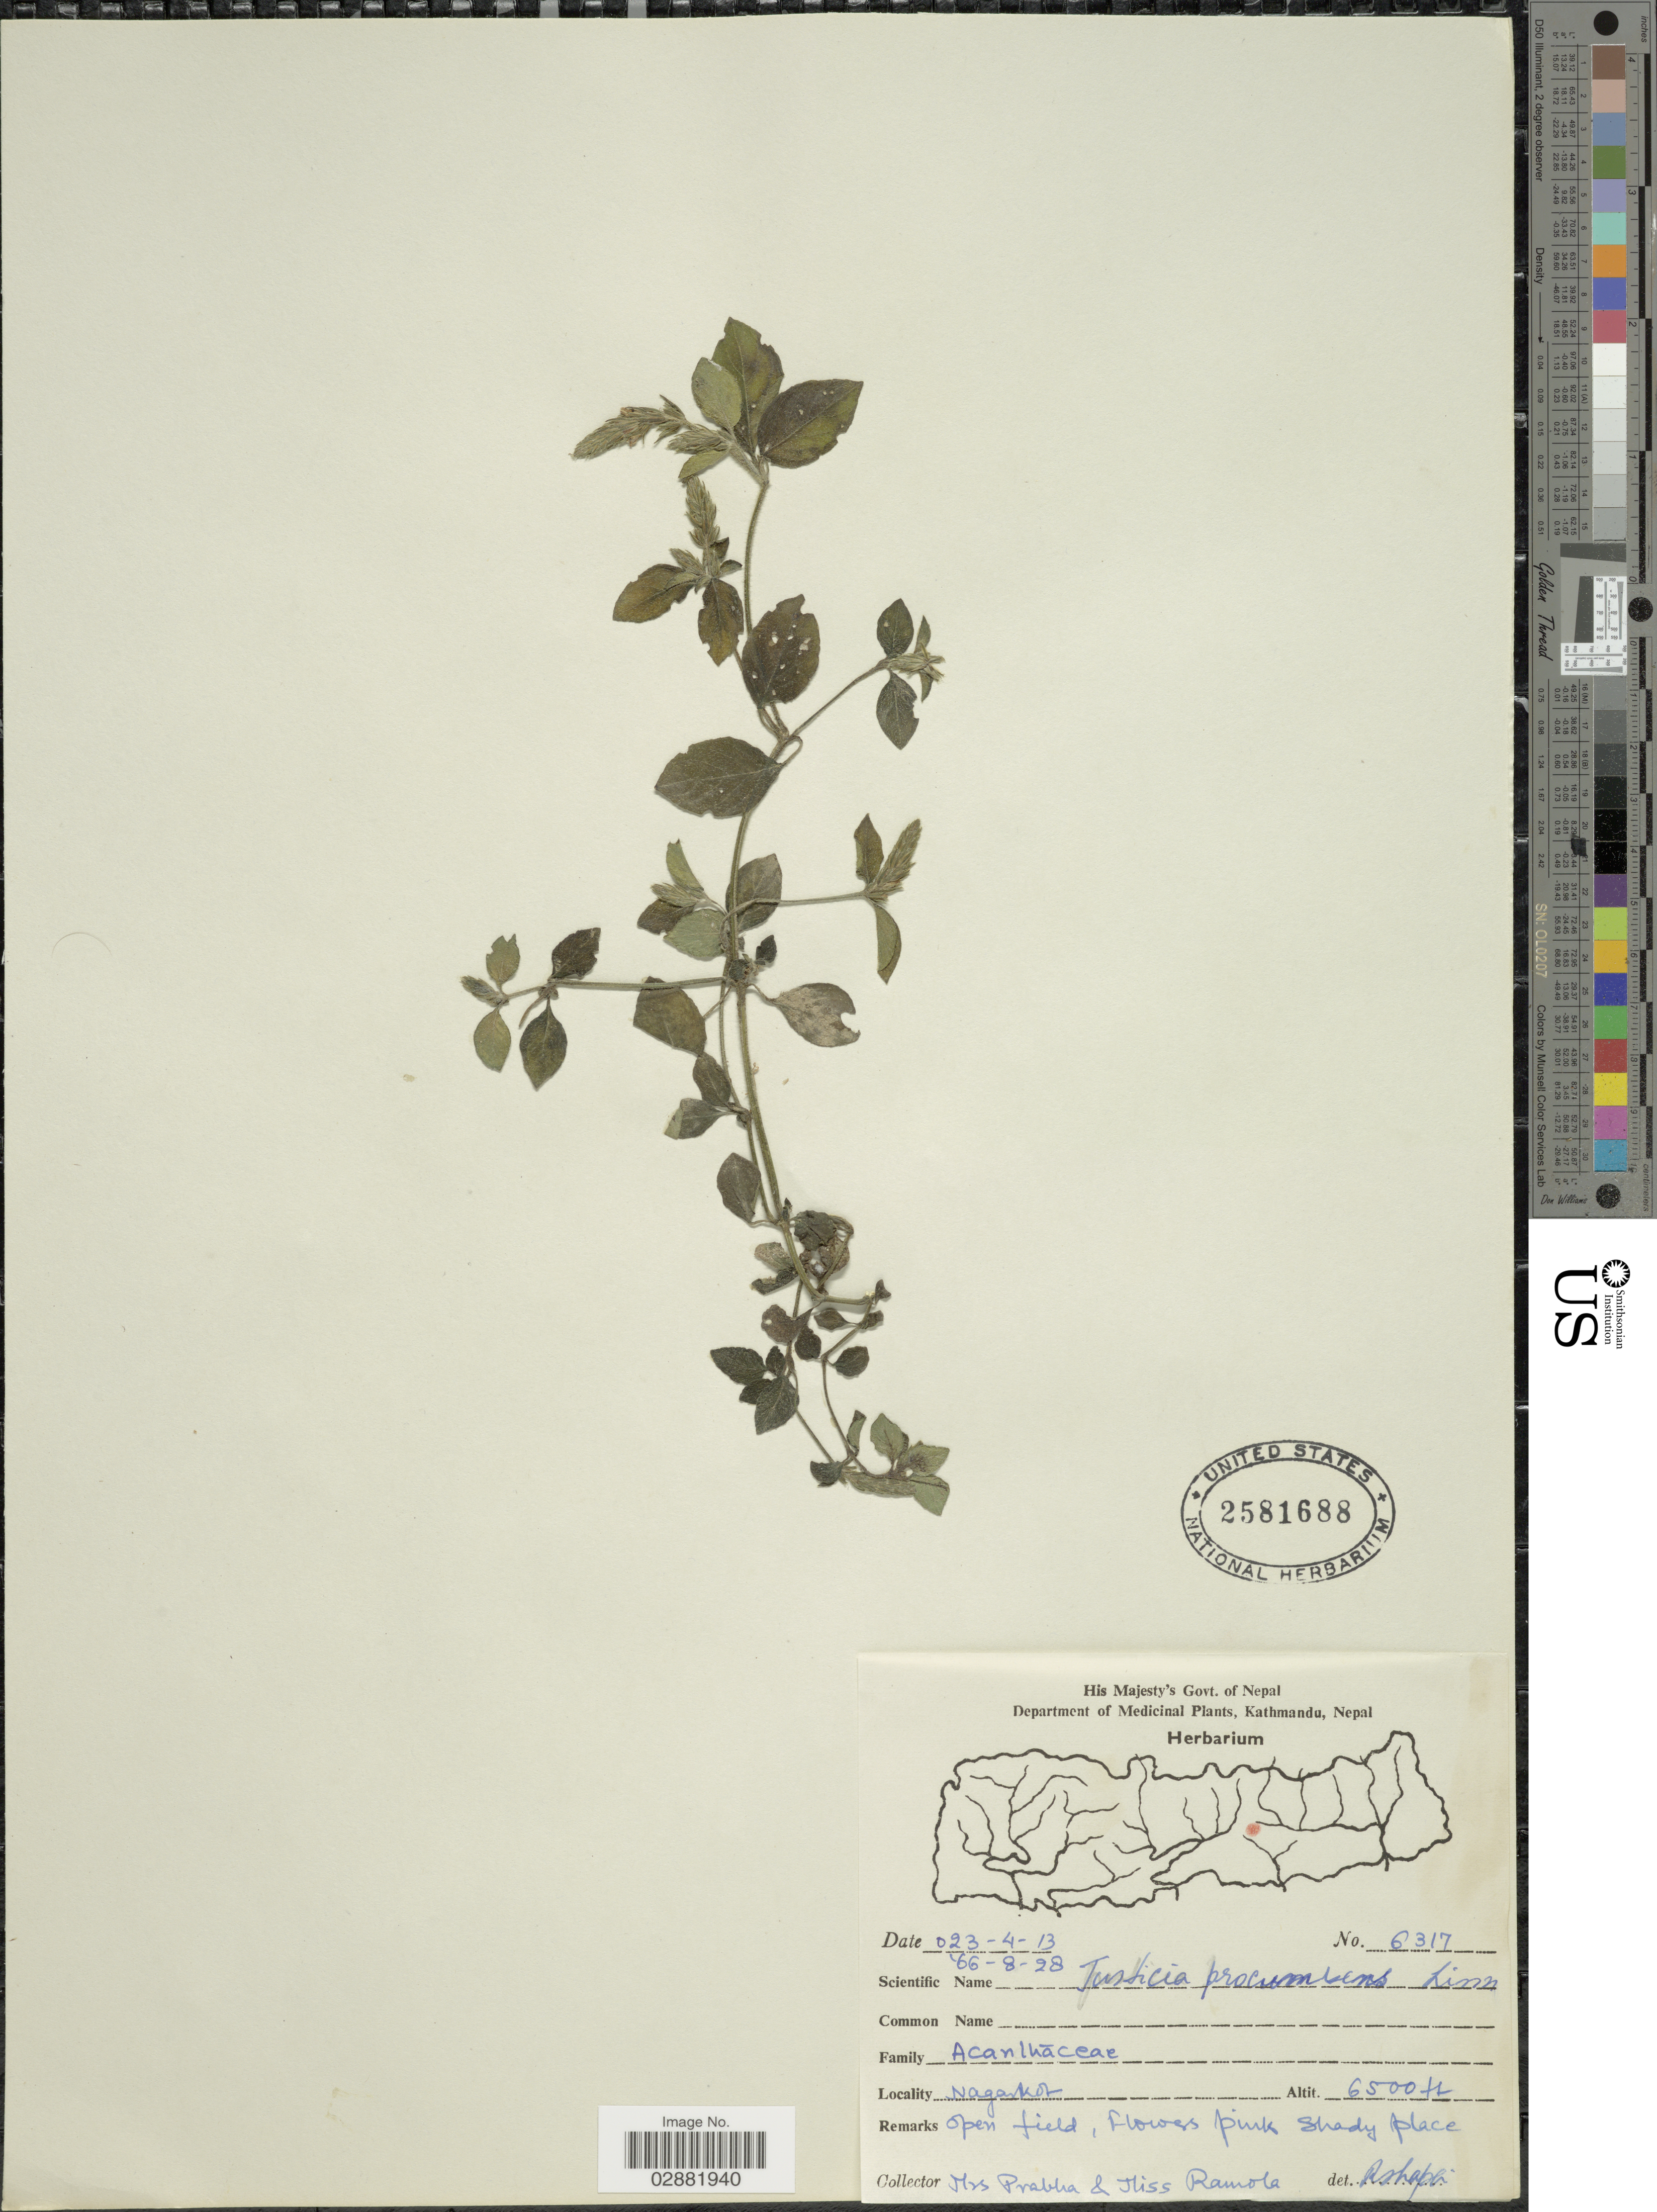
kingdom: Plantae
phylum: Tracheophyta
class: Magnoliopsida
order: Lamiales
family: Acanthaceae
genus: Justicia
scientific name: Justicia procumbens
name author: L.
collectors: P. Pradhan & R. Thapa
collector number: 6317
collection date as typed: Transcribed d/m/y: 28/8/66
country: Nepal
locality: Nagankot.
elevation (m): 1981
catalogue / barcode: US 2581688